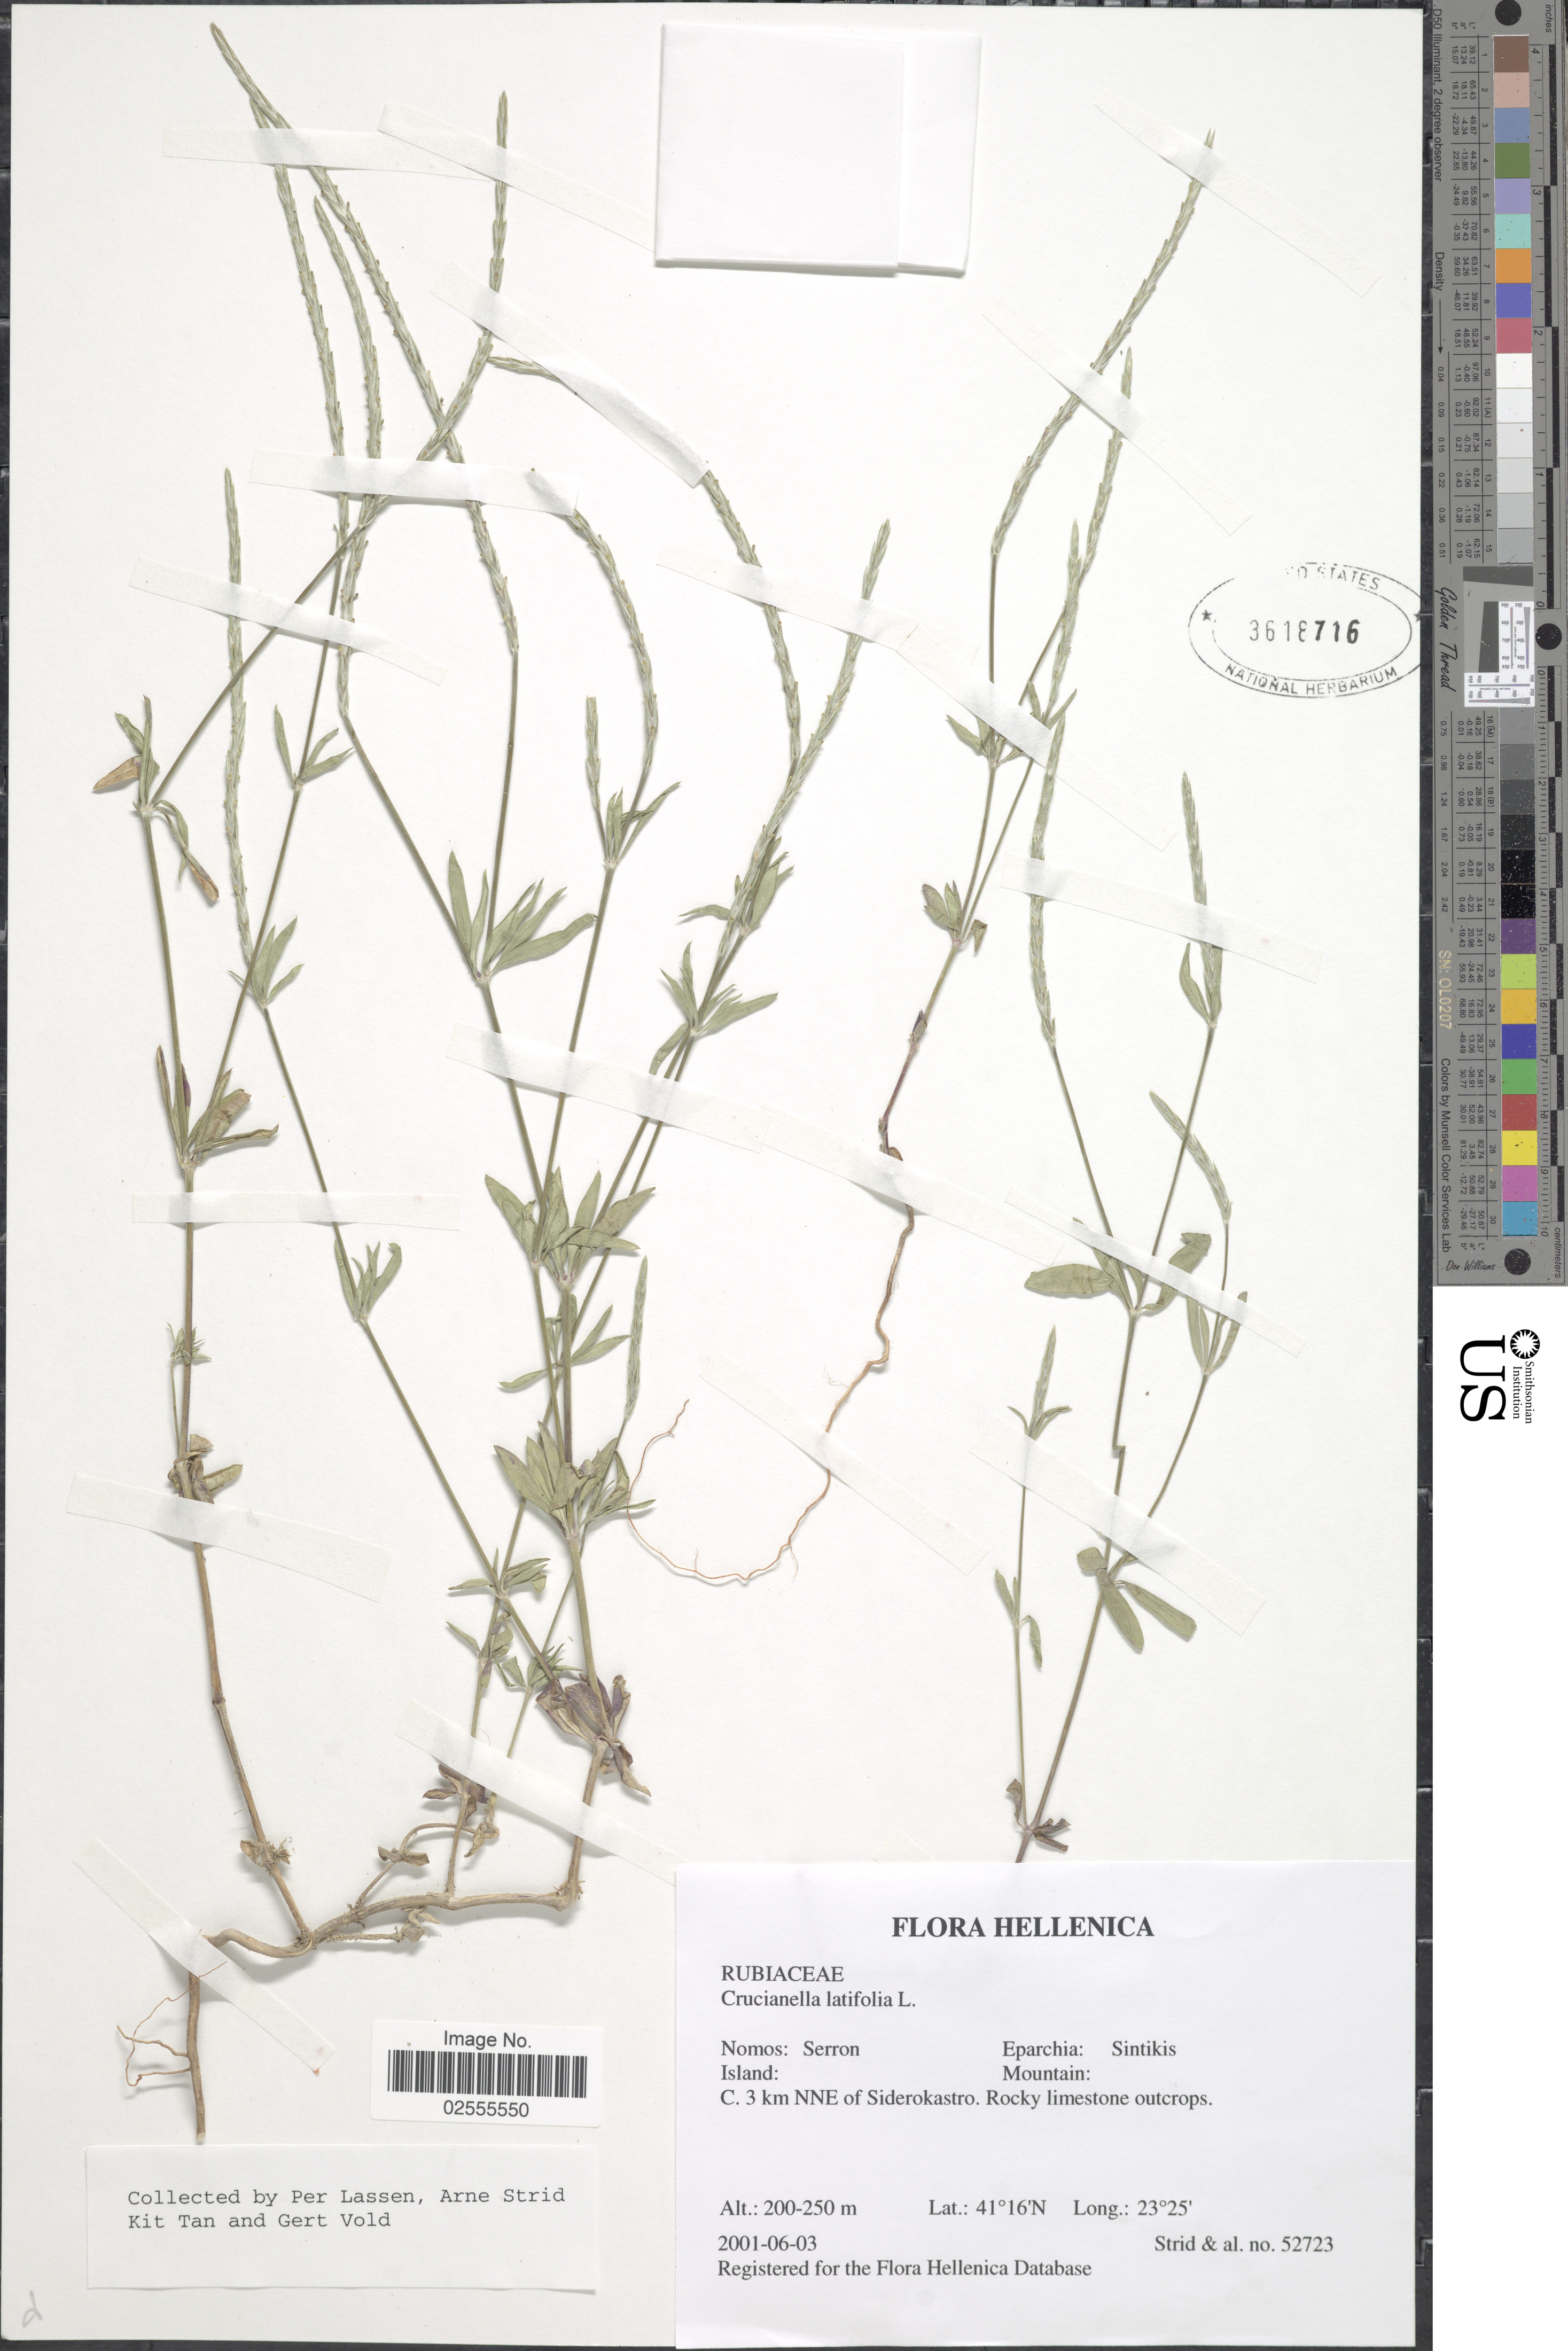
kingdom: Plantae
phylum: Tracheophyta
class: Magnoliopsida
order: Gentianales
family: Rubiaceae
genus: Crucianella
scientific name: Crucianella latifolia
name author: L.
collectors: A. Strid, P. Lassen, K. Tan & G. Vold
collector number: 52723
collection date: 2001-06-03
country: Greece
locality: Hellenica. Nomos: Serron. Eparchia: Sintikis. C. 3 km NNE of Siderokastro.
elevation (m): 200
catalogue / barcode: US 3618716